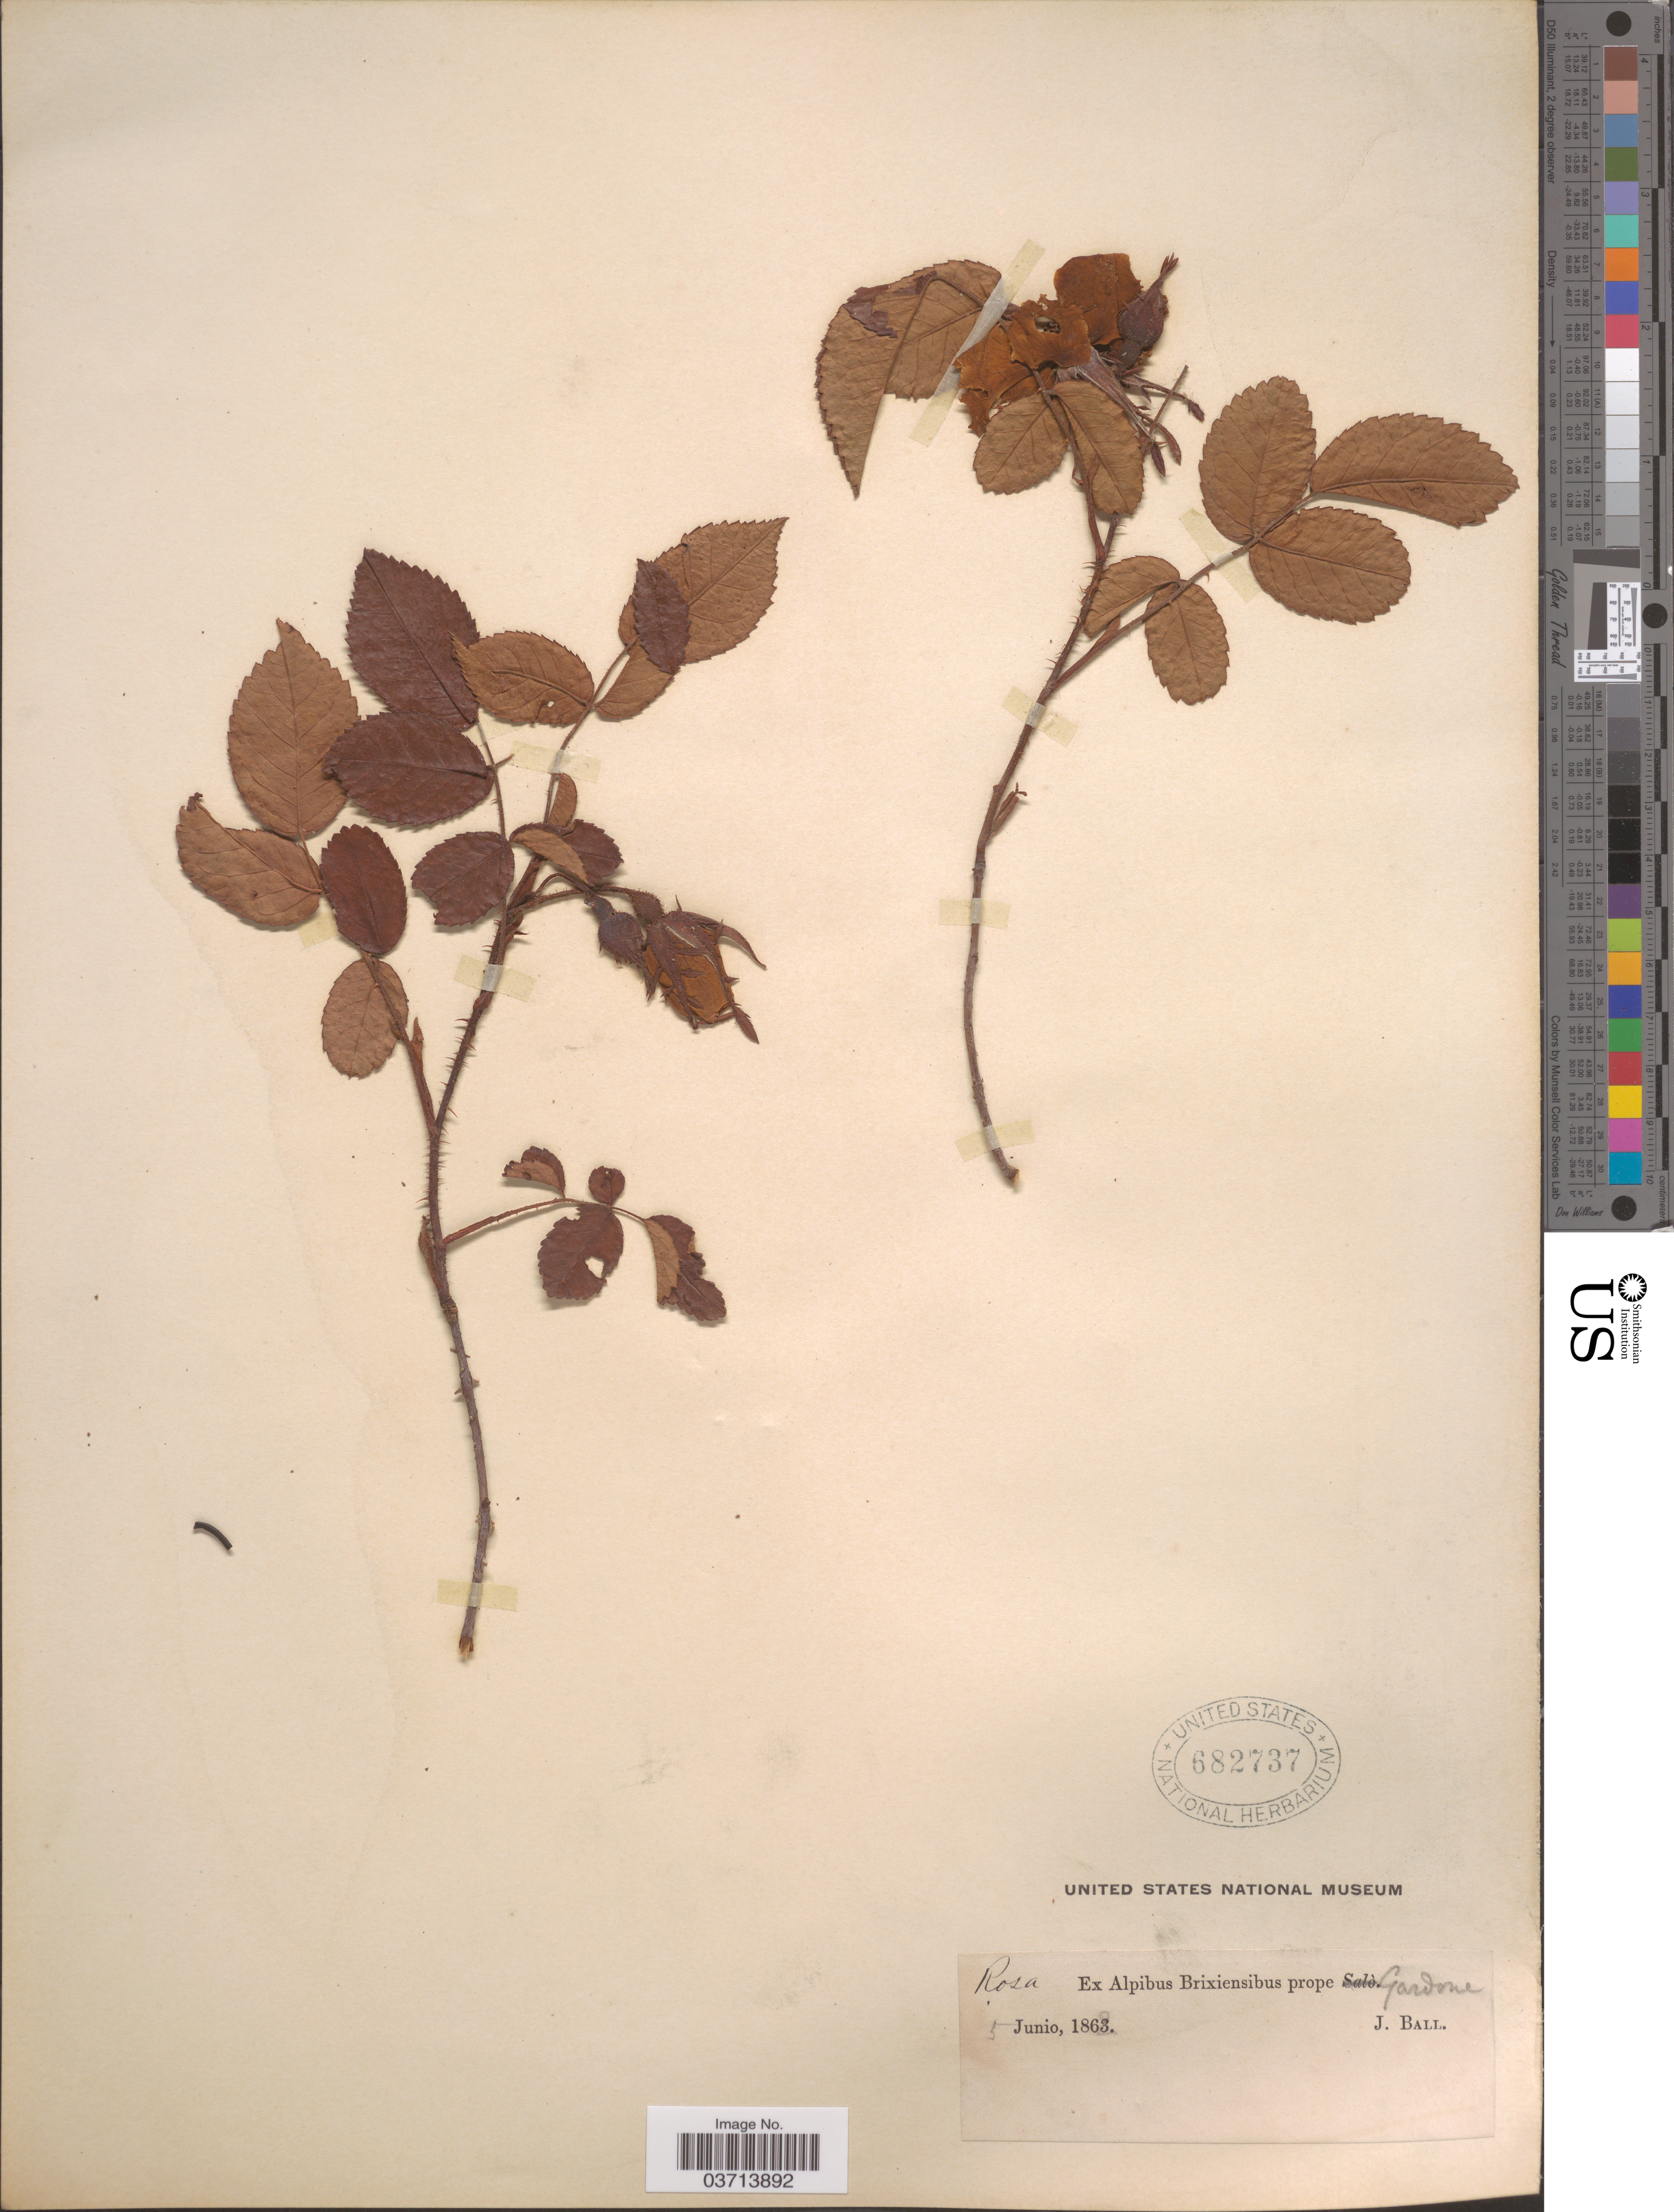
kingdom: Plantae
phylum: Tracheophyta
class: Magnoliopsida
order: Rosales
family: Rosaceae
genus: Rosa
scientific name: Rosa sp.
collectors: J. Ball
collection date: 1862-06-05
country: Italy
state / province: Lombardy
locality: Ex Alpibus Brixiensibus prope Gardone.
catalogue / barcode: US 682737